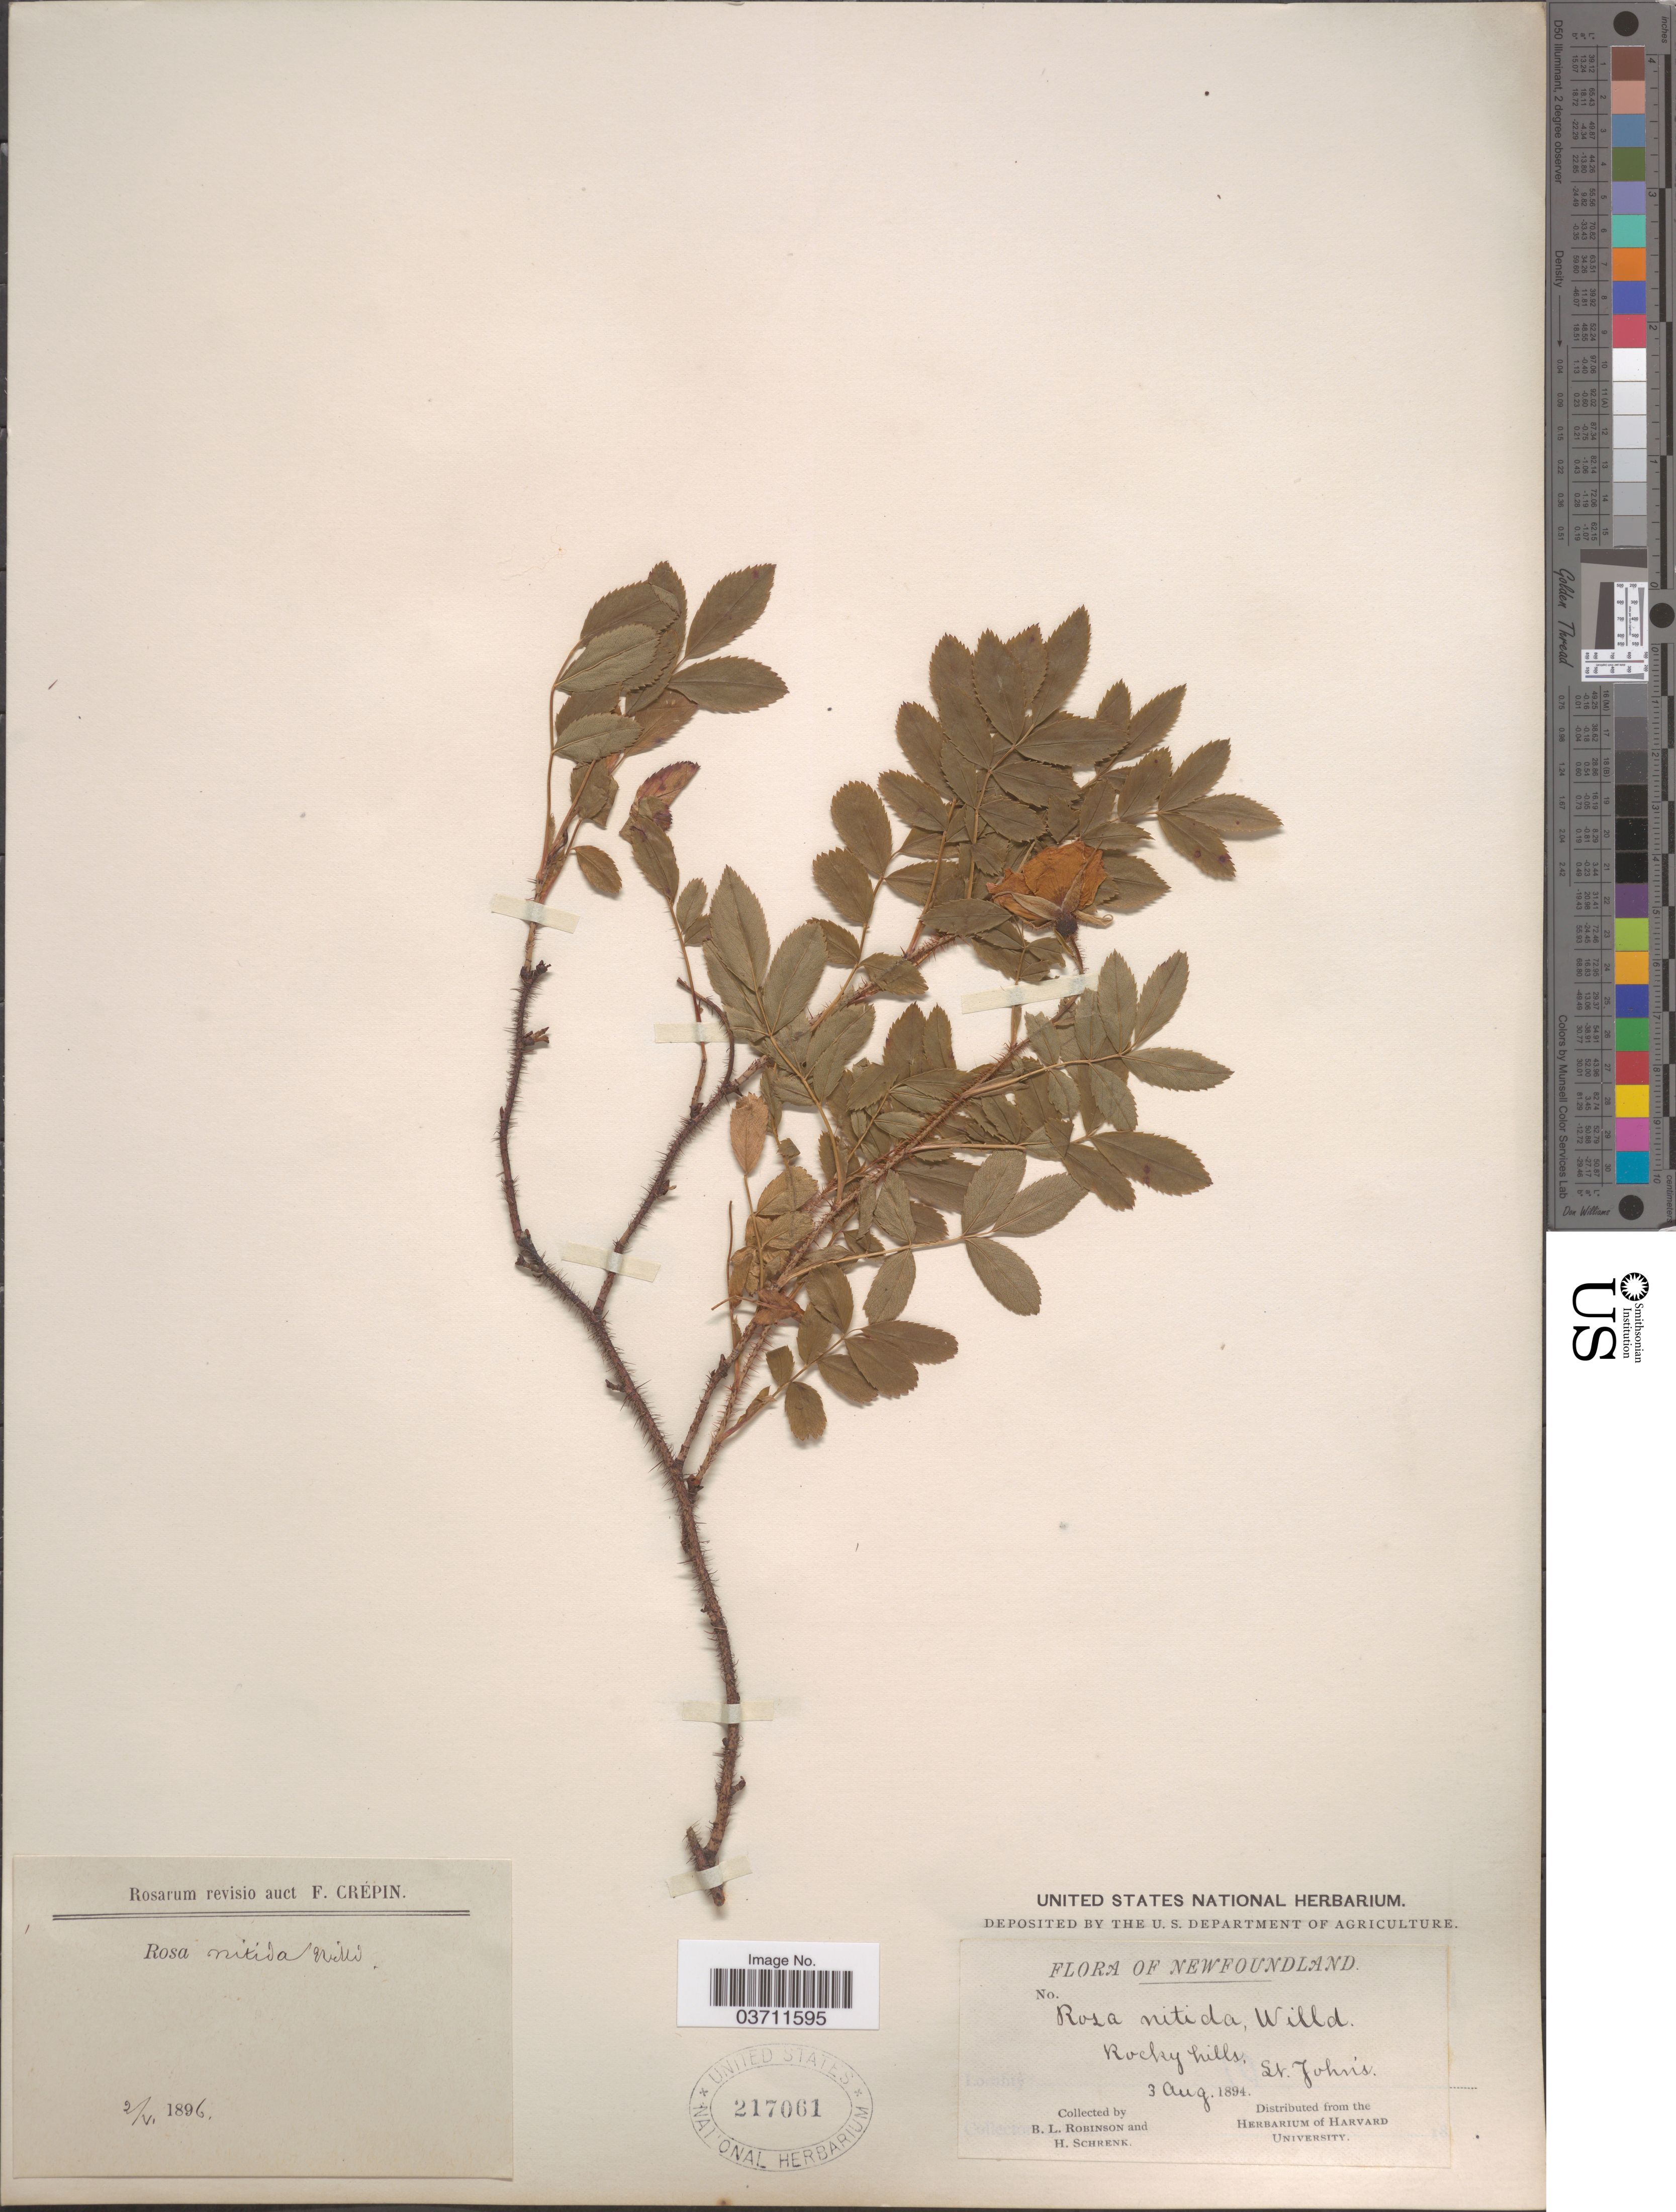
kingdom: Plantae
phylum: Tracheophyta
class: Magnoliopsida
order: Rosales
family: Rosaceae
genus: Rosa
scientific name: Rosa nitida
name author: Willd.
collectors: B. L. Robinson & H. Schrenk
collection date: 1894-08-03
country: Canada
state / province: Newfoundland and Labrador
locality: St. John's.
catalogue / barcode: US 217061